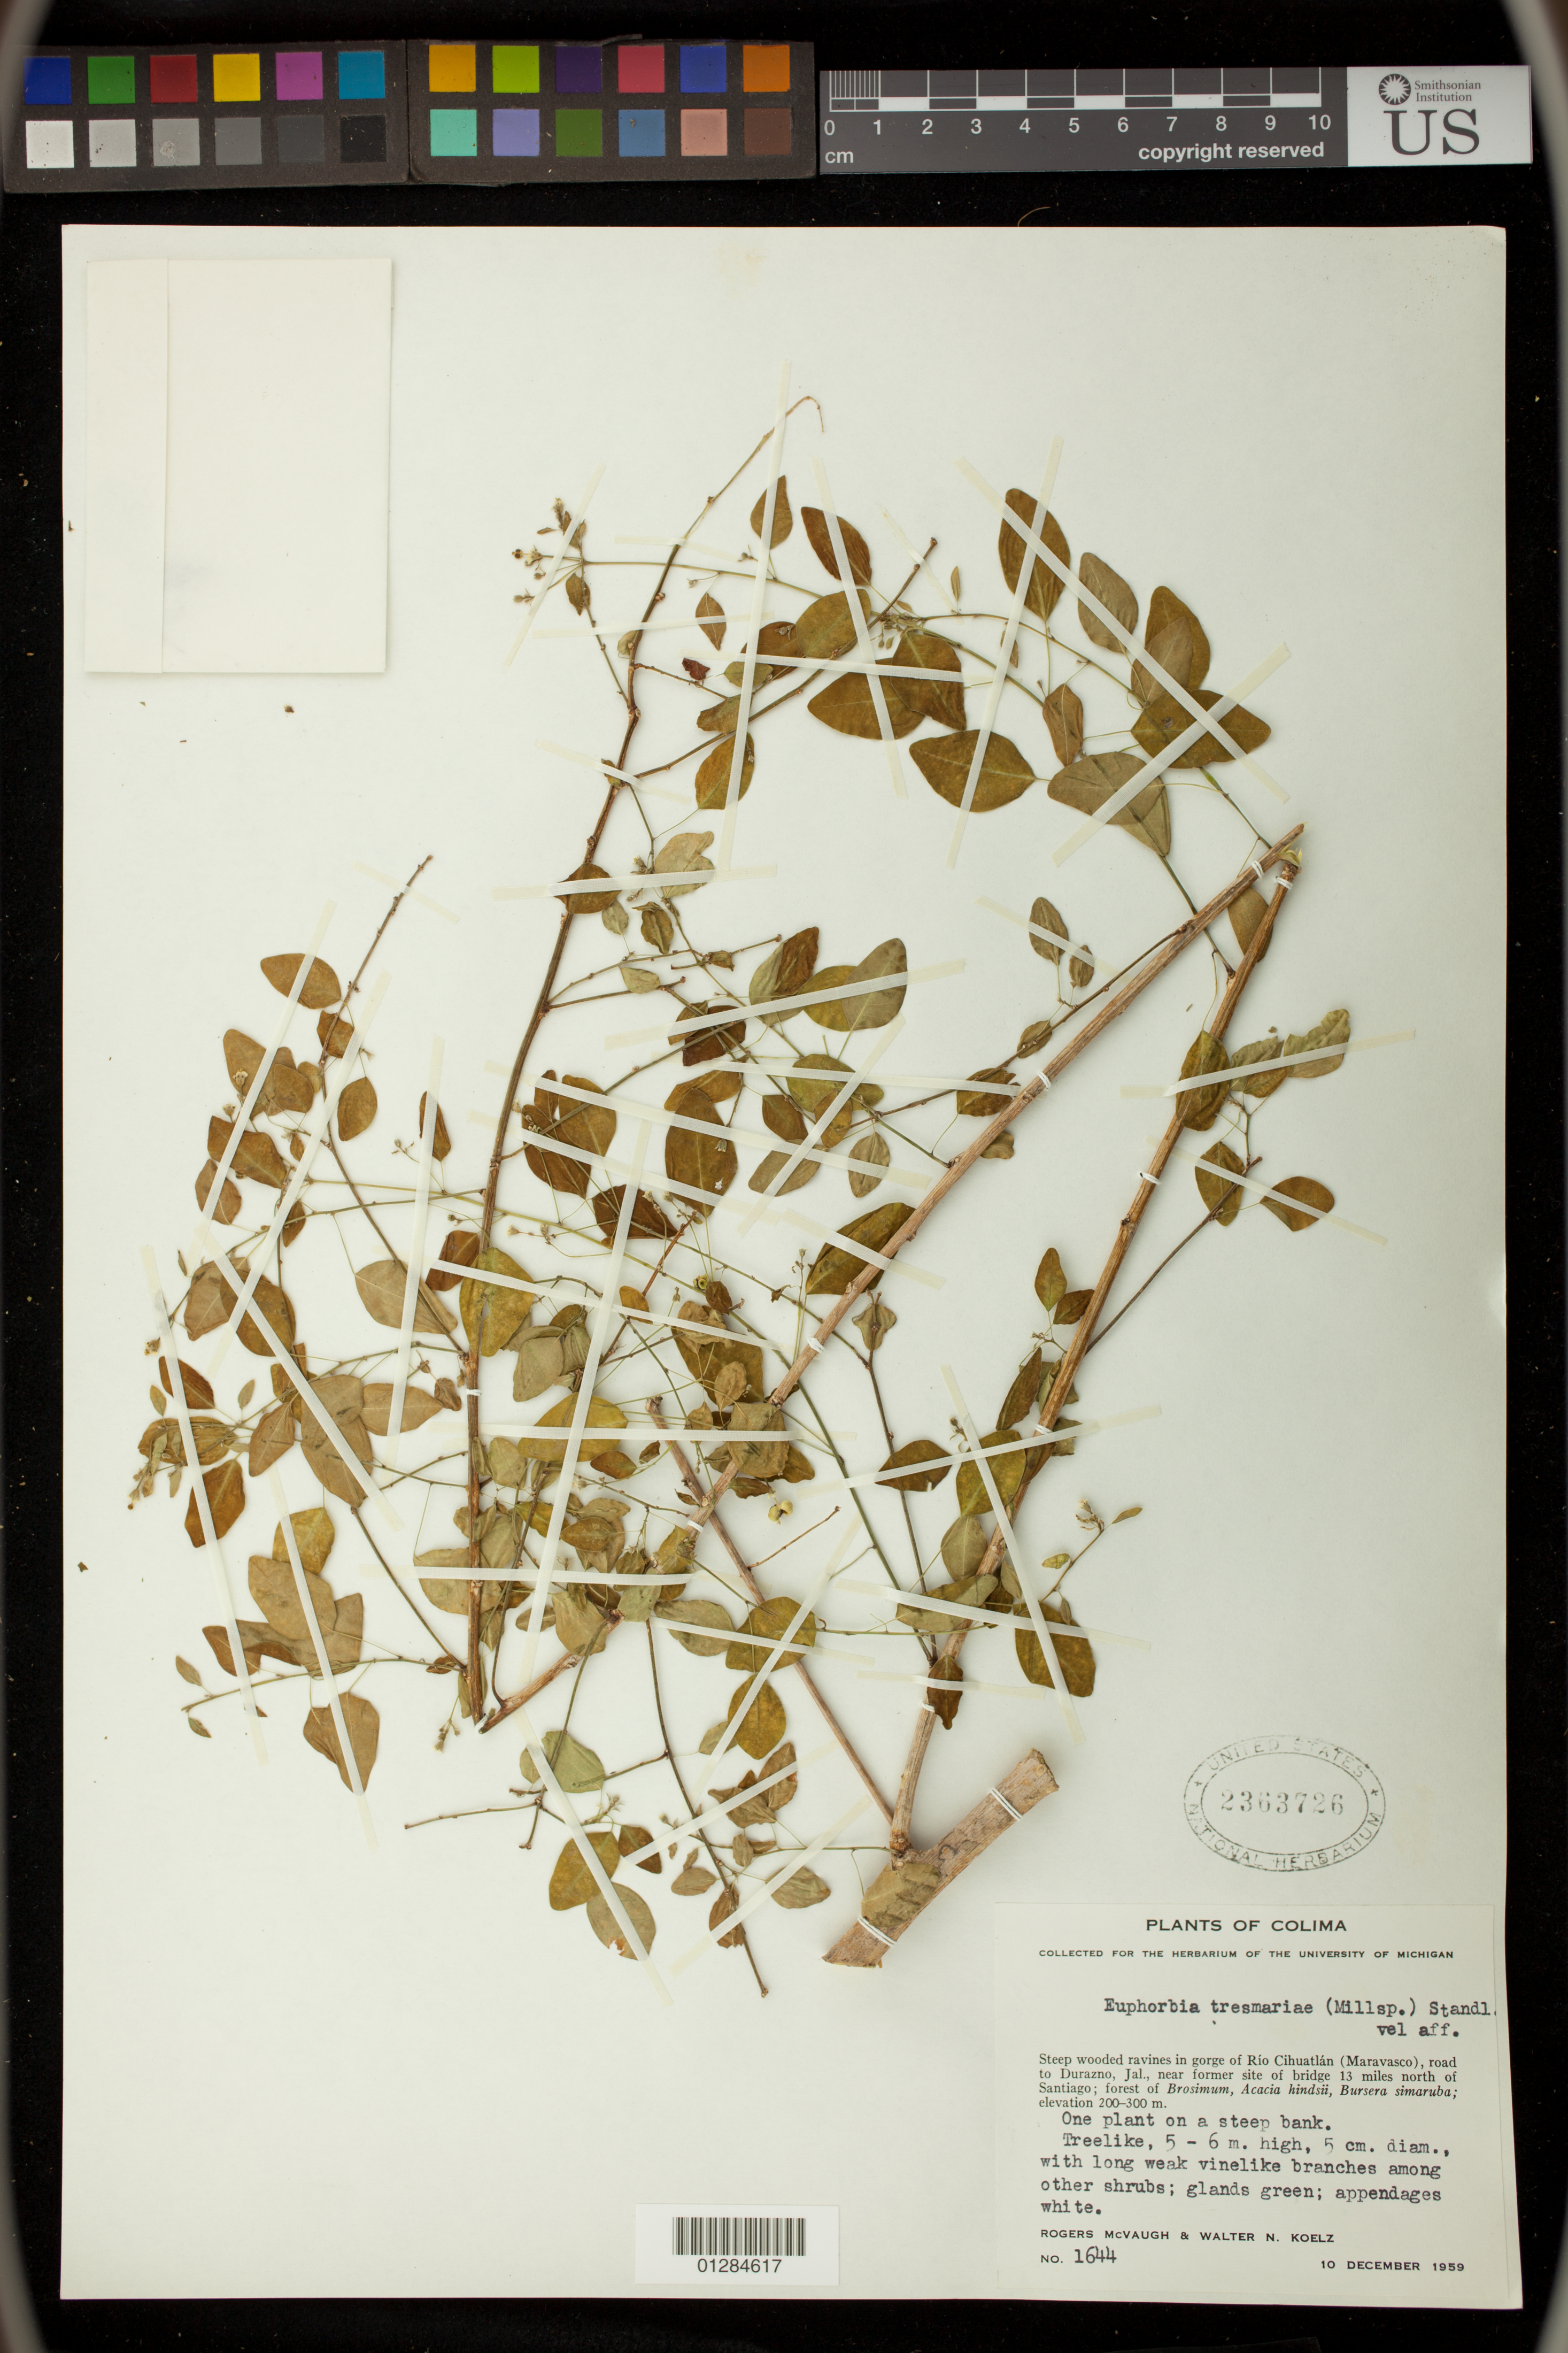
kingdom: Plantae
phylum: Tracheophyta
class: Magnoliopsida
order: Malpighiales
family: Euphorbiaceae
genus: Euphorbia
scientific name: Euphorbia tresmariae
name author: (Millsp.) Standl.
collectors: R. McVaugh & W. N. Koelz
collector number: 1644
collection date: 1959-12-10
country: Mexico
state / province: Colima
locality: Steep wooden ravines in gorge of Rio Cihuatlan road to Durazno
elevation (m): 200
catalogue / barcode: US 2363726